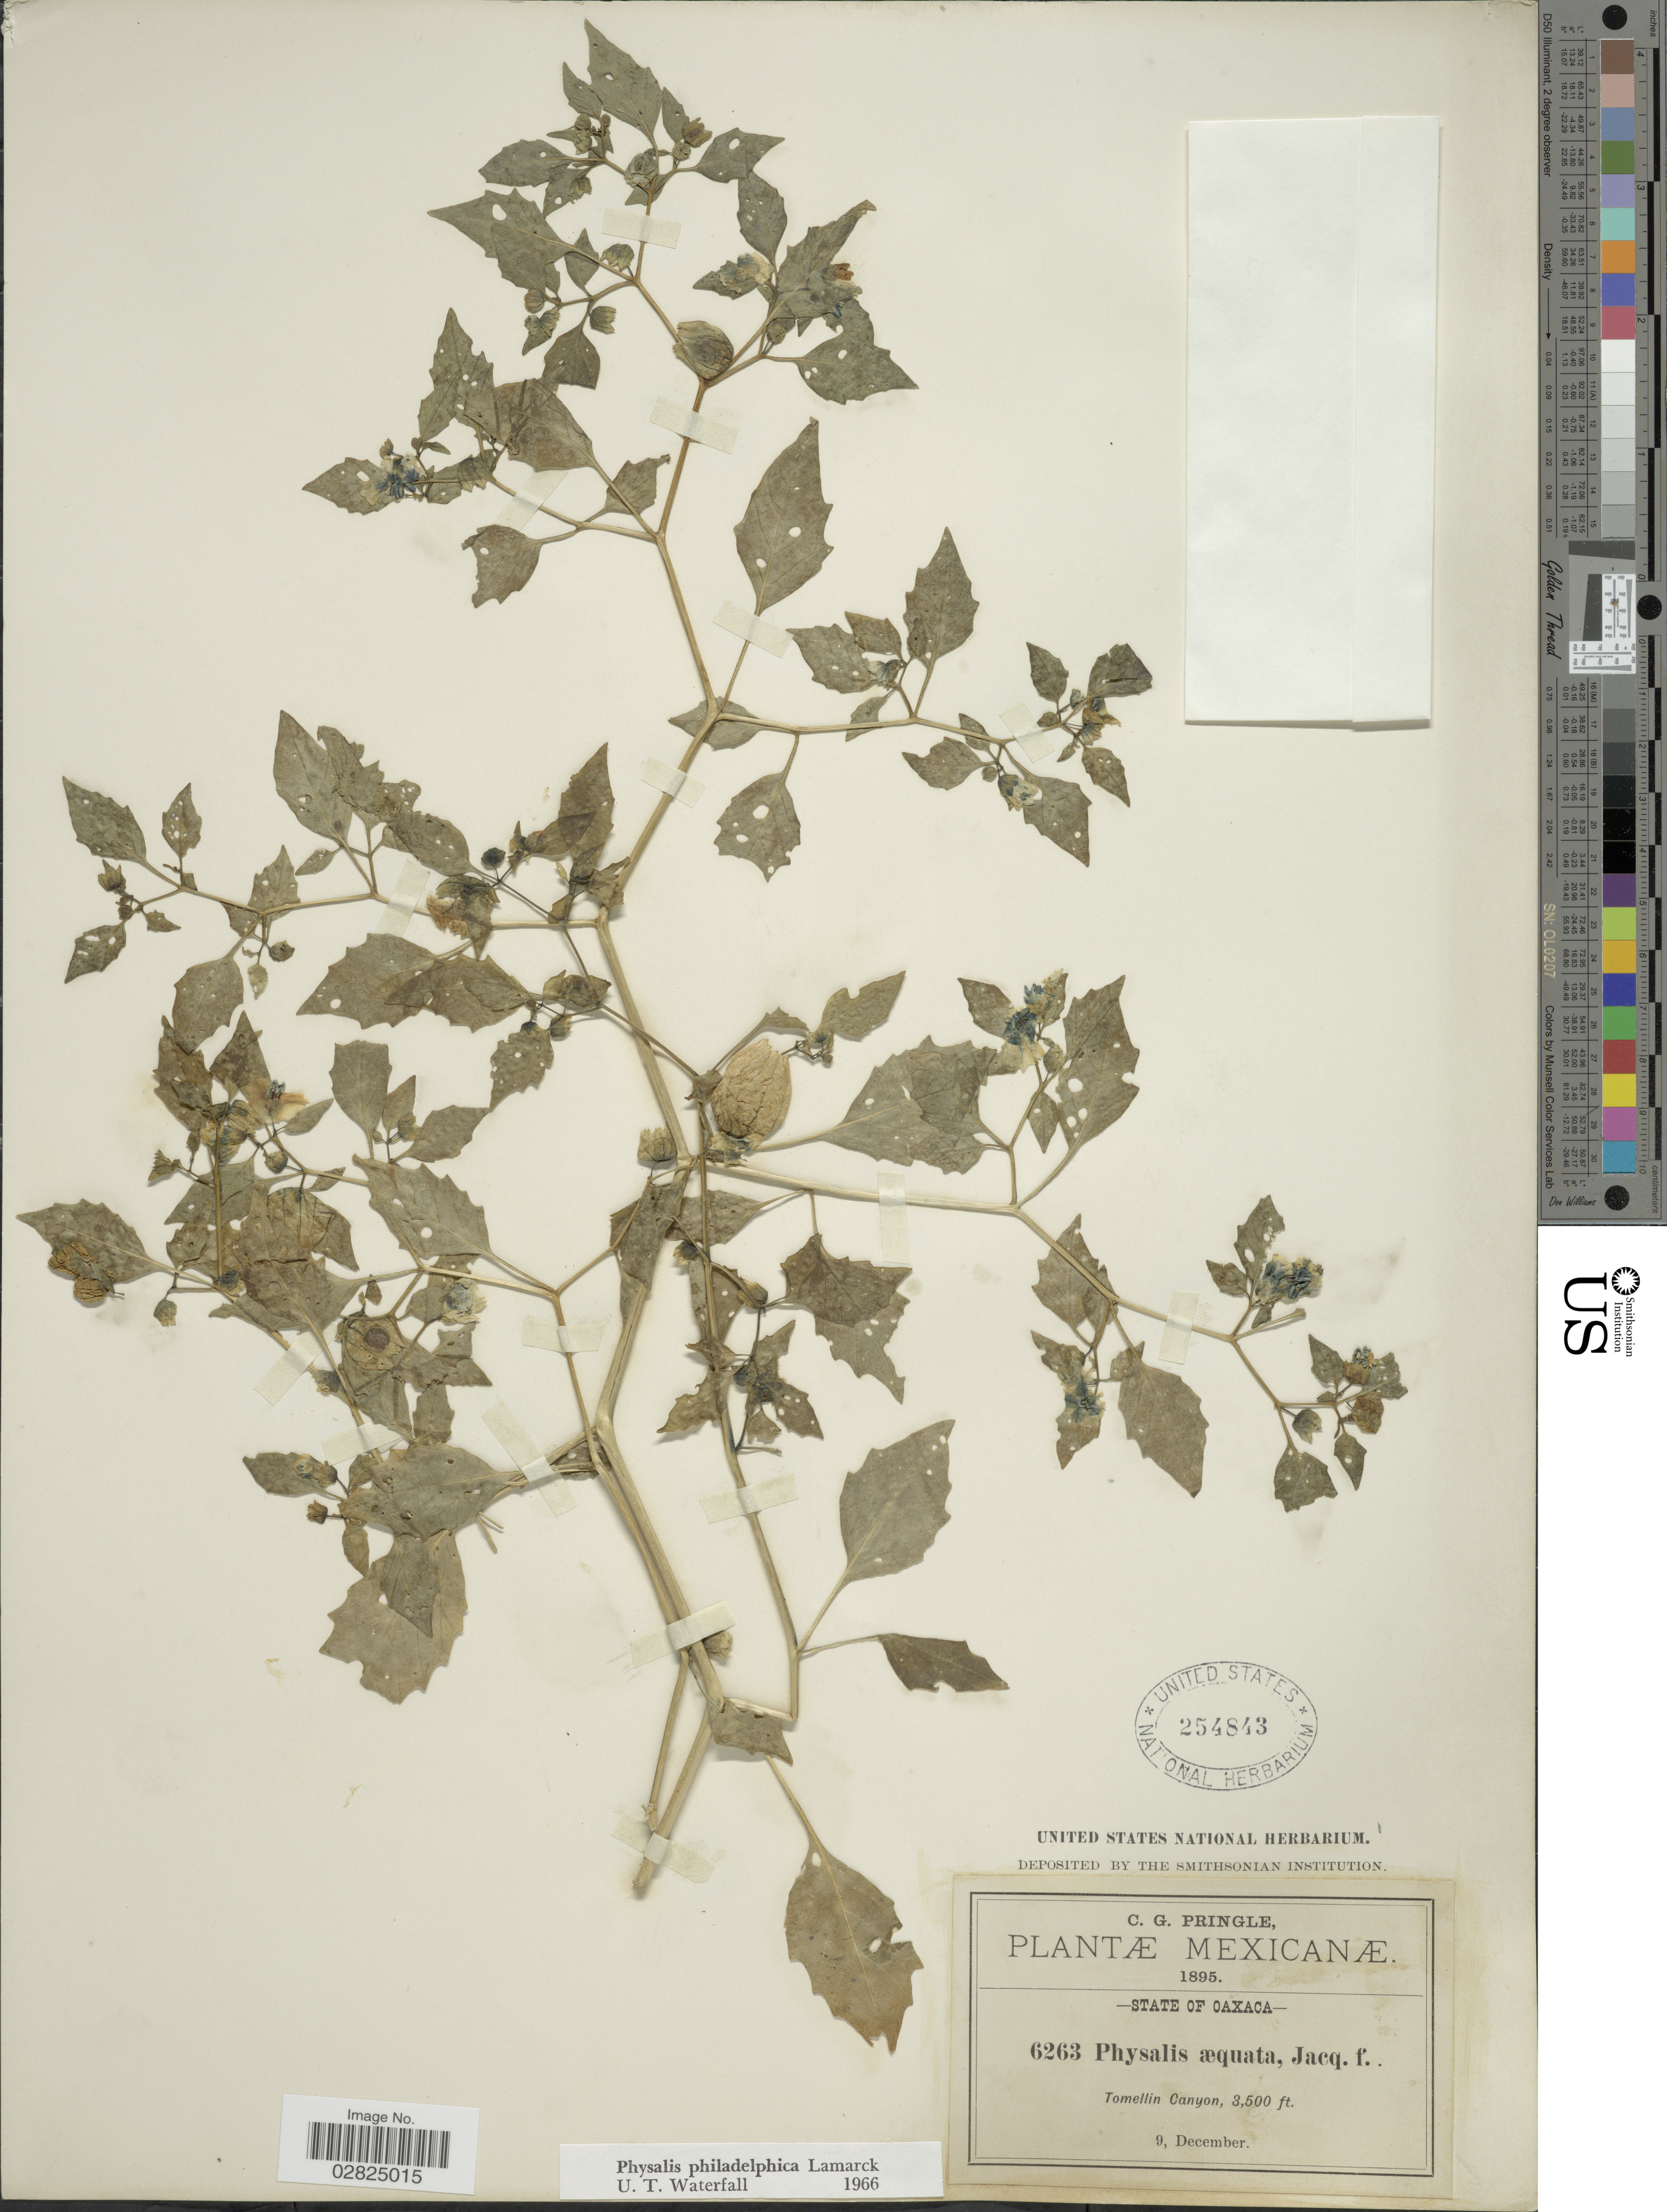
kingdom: Plantae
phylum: Tracheophyta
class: Magnoliopsida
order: Solanales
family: Solanaceae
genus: Physalis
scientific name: Physalis philadelphica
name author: Lam.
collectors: C. G. Pringle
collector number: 6263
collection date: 1895-12-09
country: Mexico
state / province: Oaxaca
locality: Tomellin Canyon.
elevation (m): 1067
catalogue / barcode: US 254843